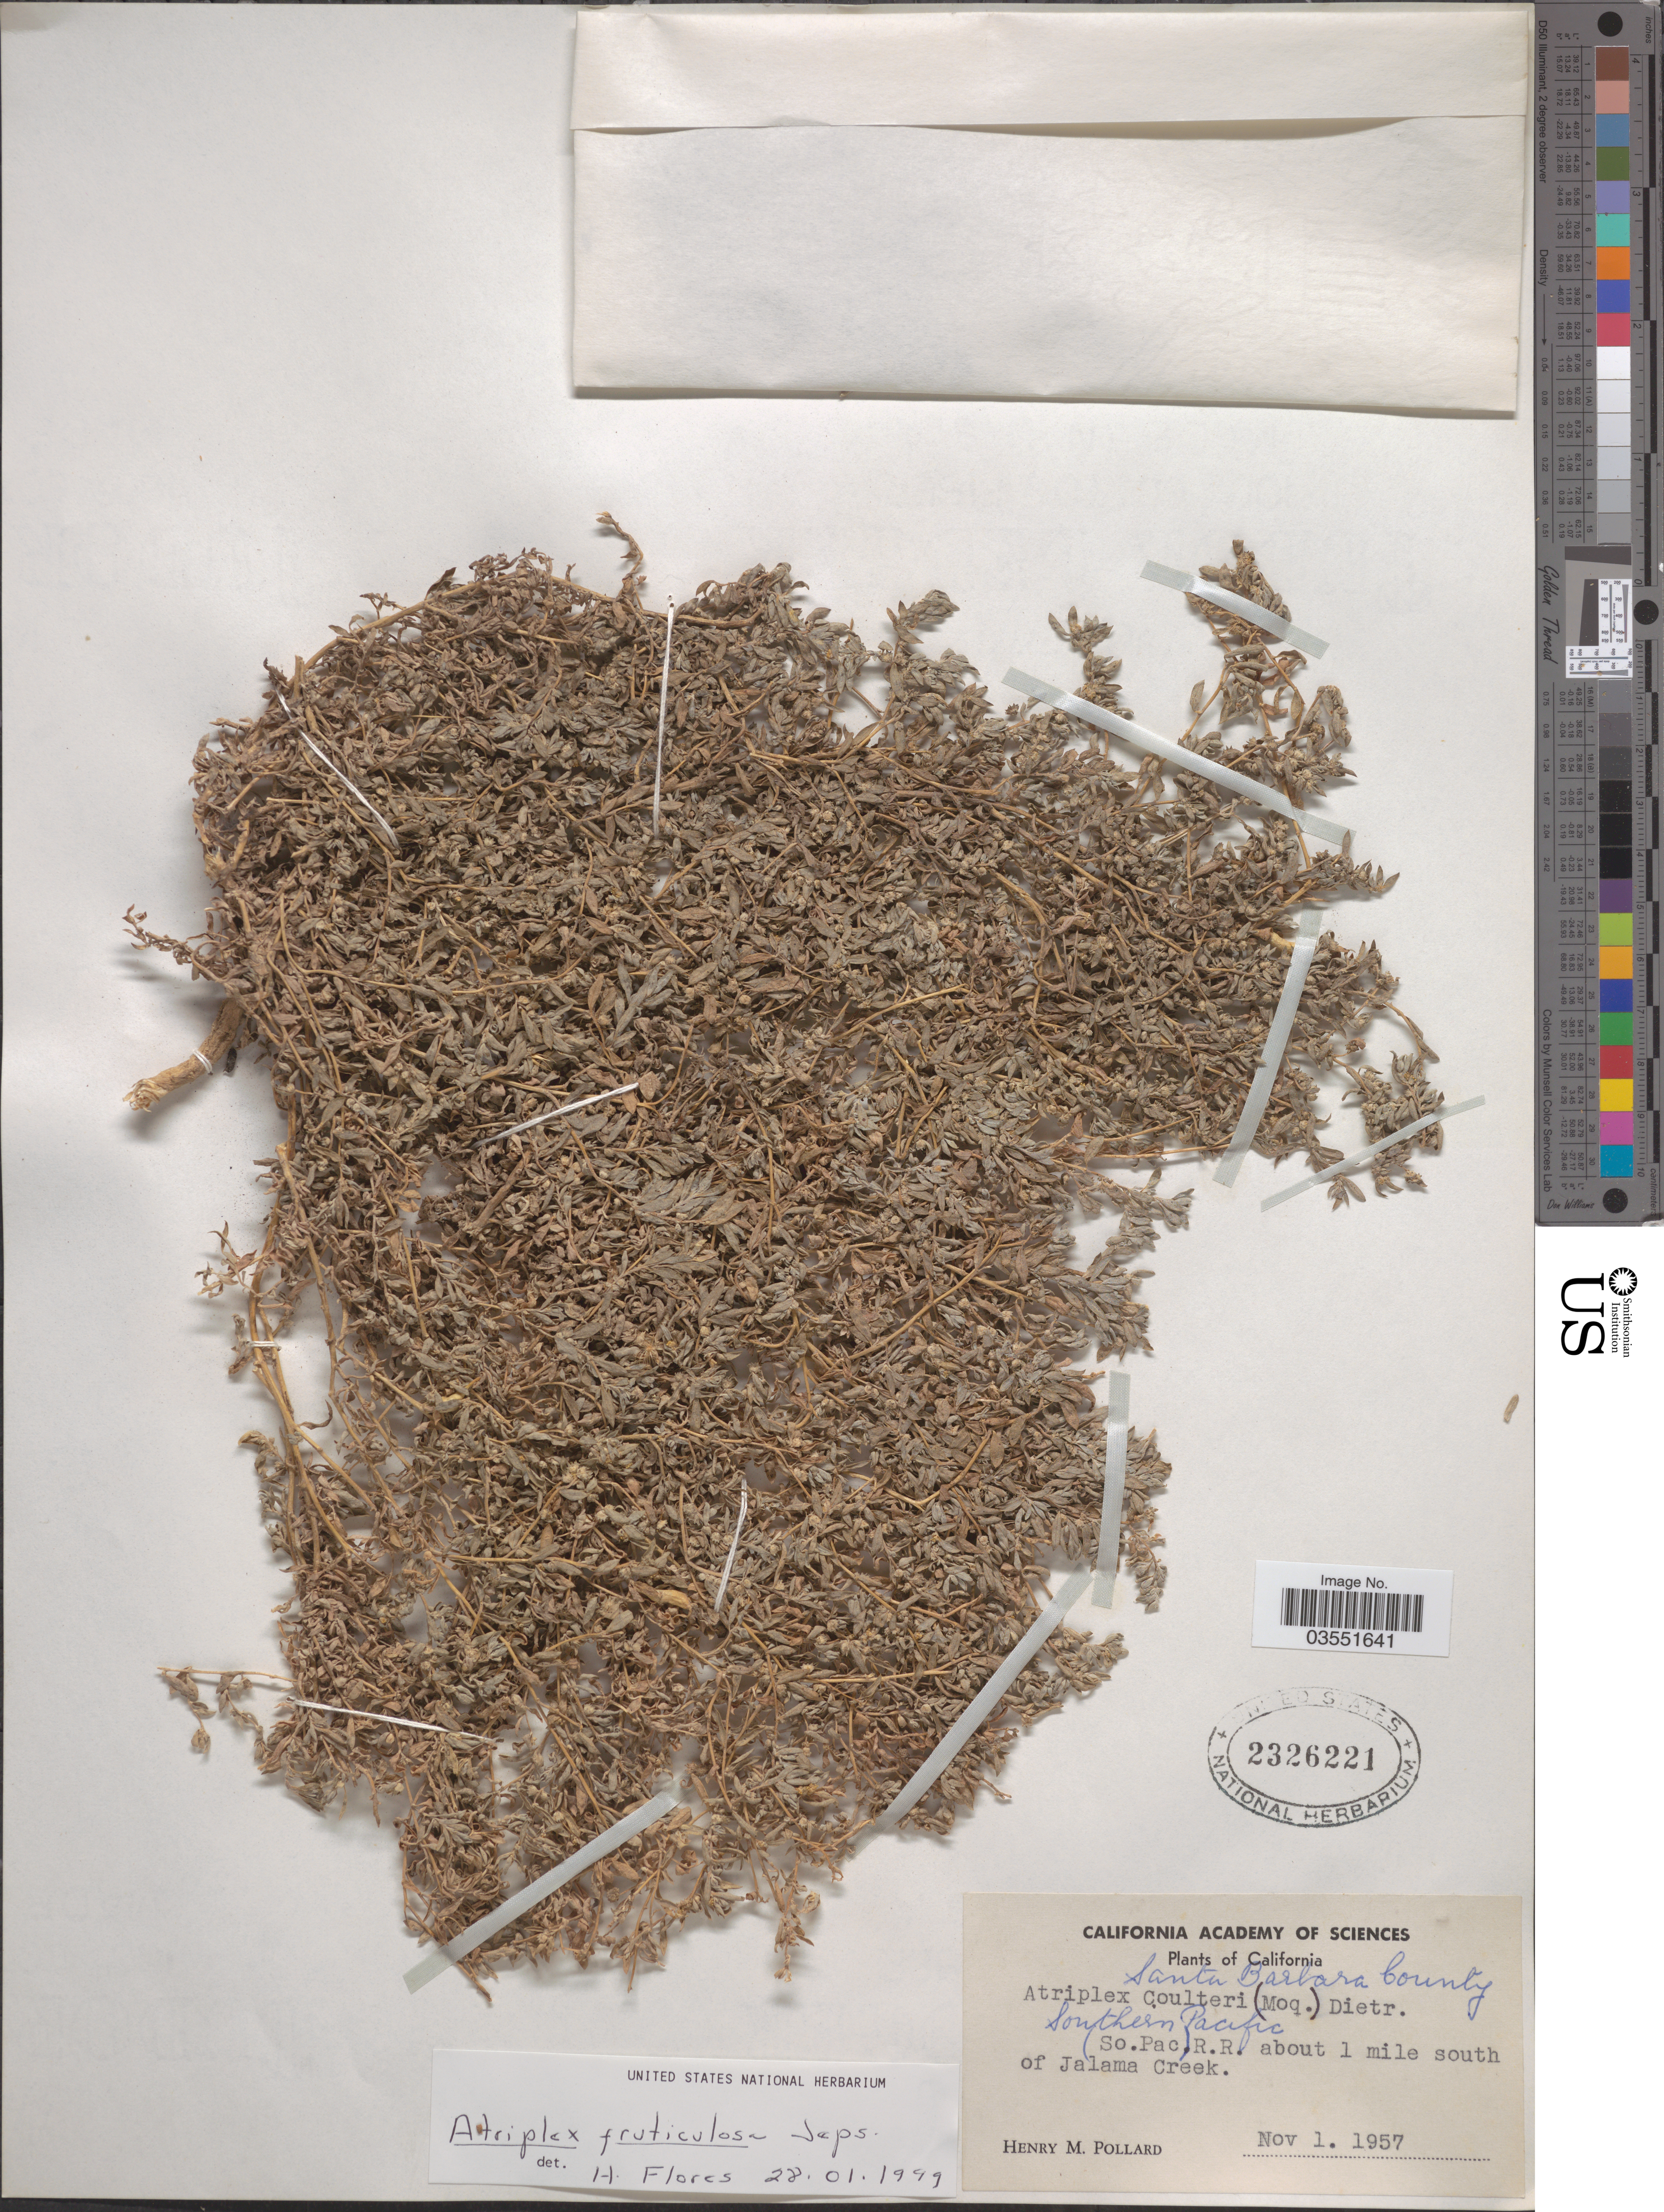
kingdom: Plantae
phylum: Tracheophyta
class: Magnoliopsida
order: Caryophyllales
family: Amaranthaceae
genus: Atriplex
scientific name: Atriplex coulteri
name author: (Moq.) D. Dietr.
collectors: H. M. Pollard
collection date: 1957-11-01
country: United States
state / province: California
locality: Southern Pacific R.R. about 1 miles south of Jalama Creek.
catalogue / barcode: US 2326221